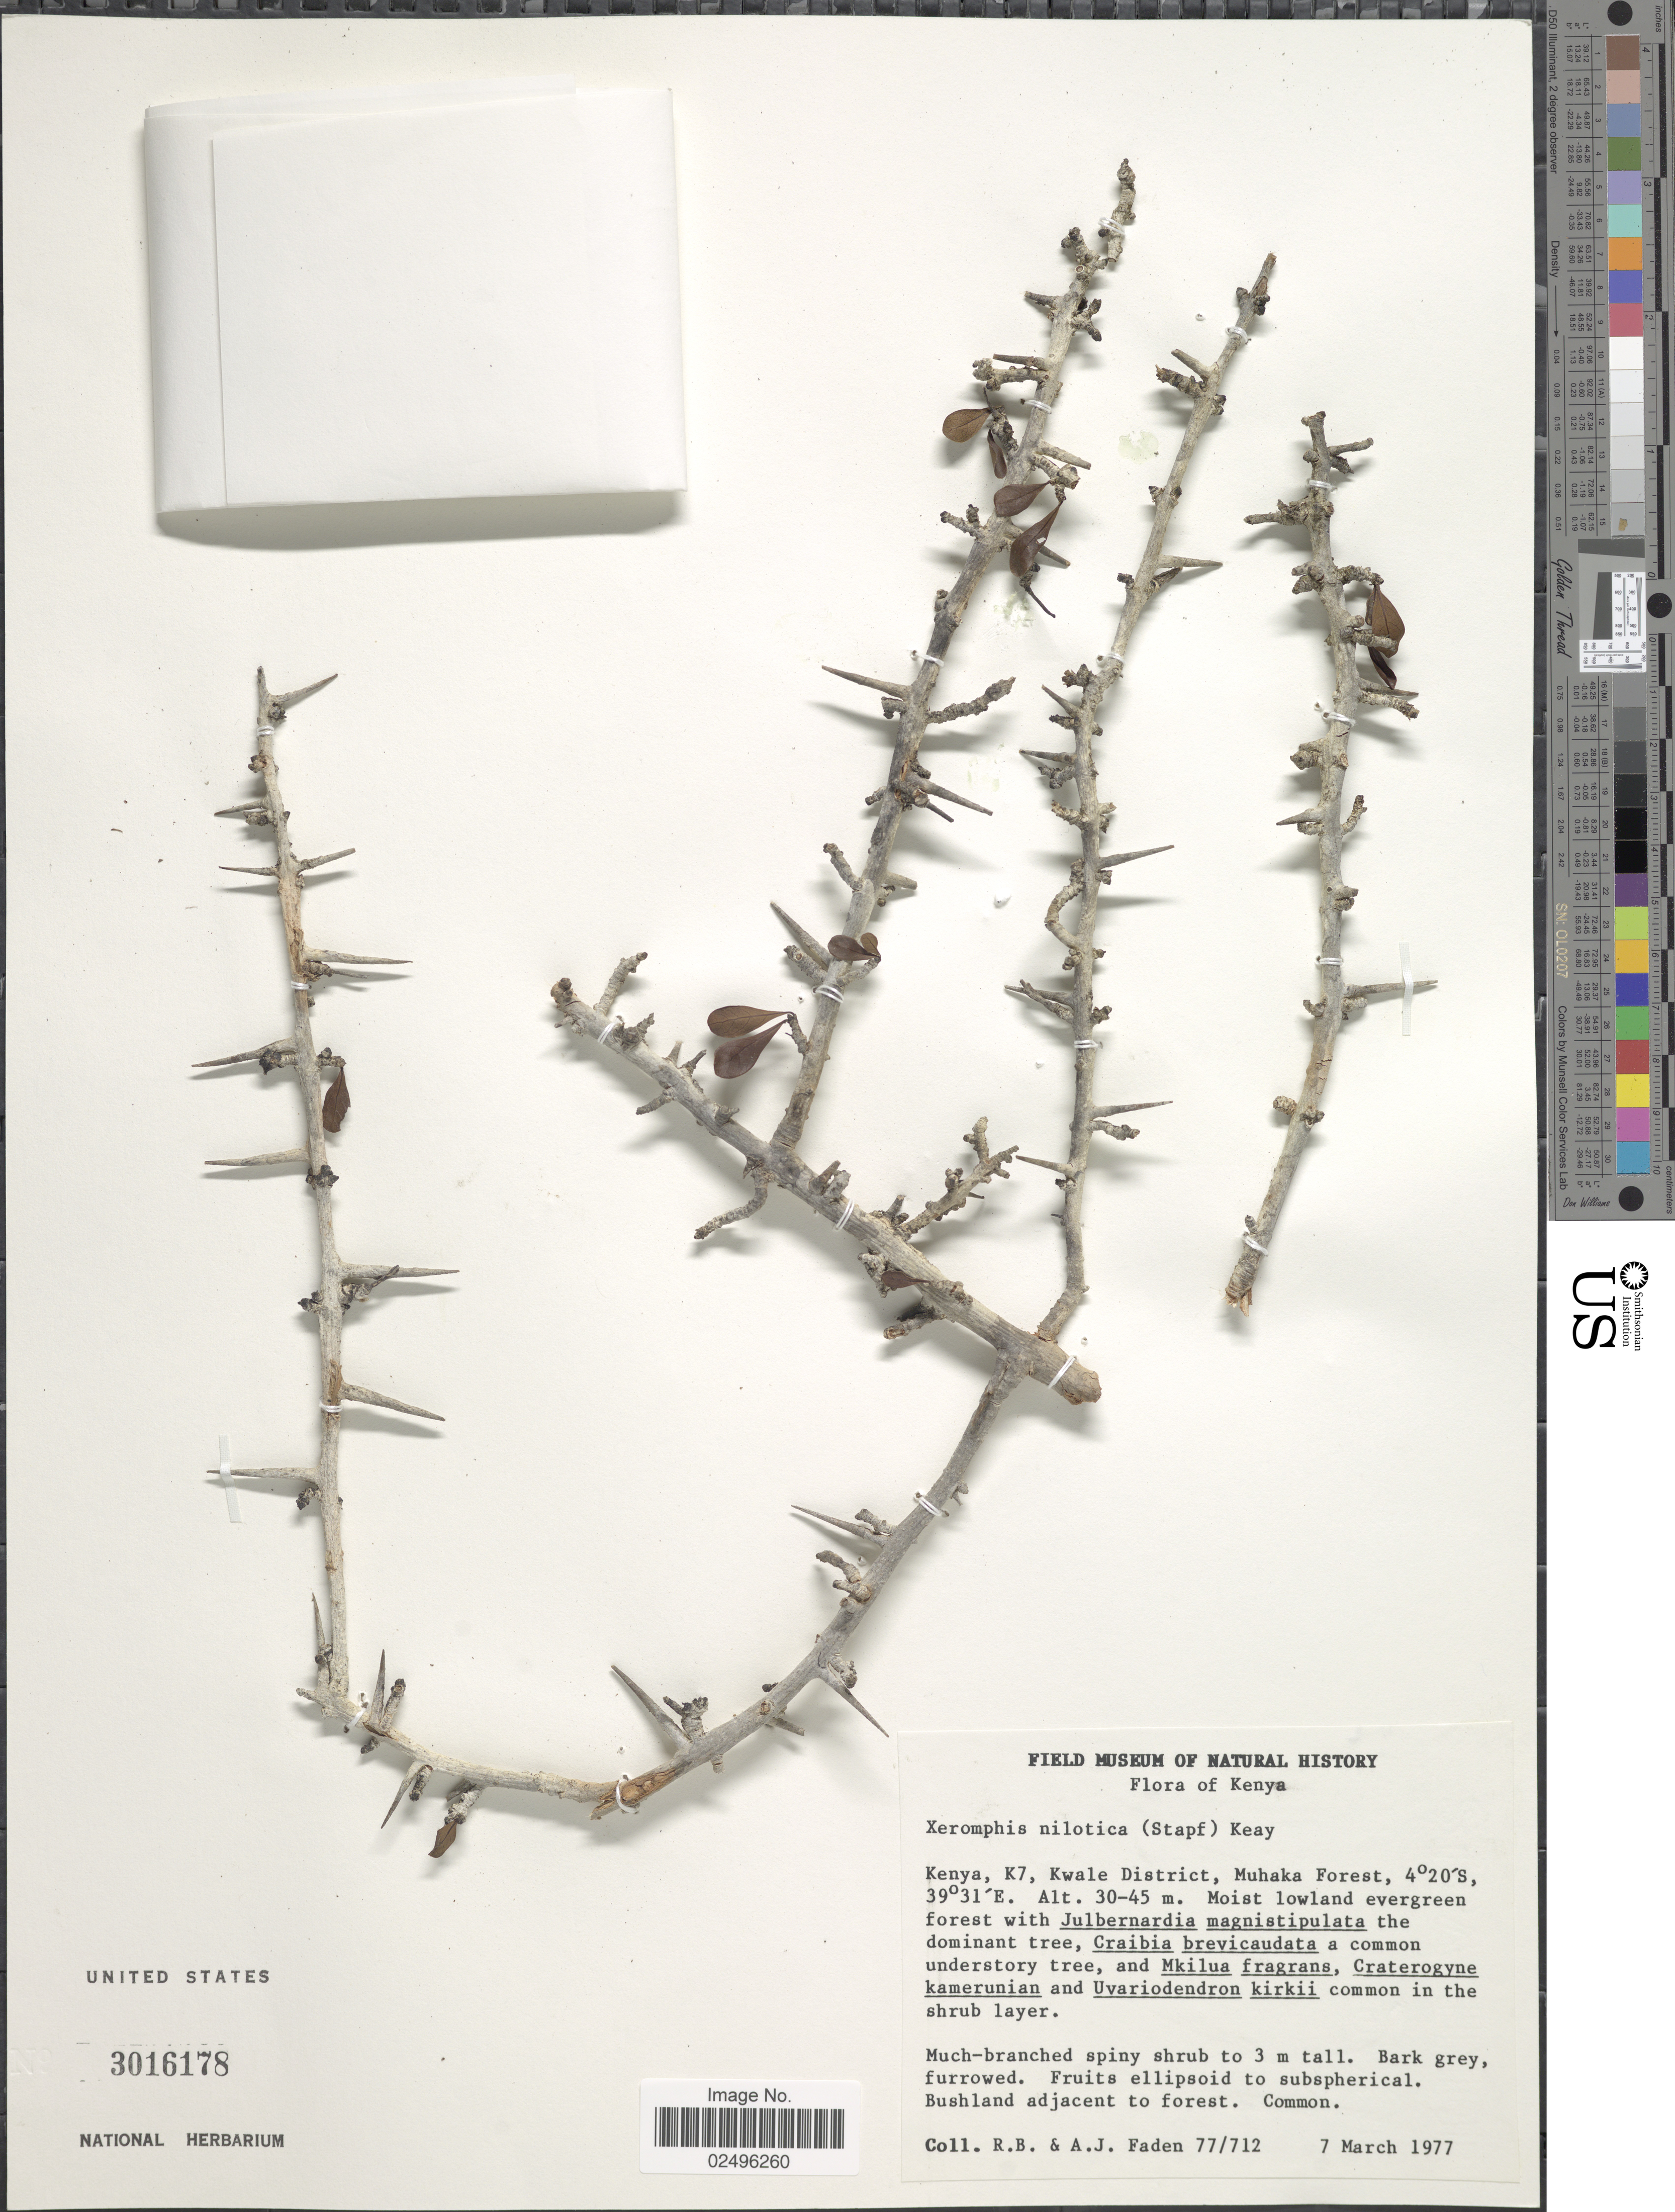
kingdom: Plantae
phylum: Tracheophyta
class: Magnoliopsida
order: Gentianales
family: Rubiaceae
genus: Catunaregam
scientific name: Catunaregam nilotica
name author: (Stapf) Tirveng.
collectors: R. B. Faden & A. J. Faden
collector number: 77/712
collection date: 1977-03-07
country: Kenya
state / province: Kwale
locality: Muhaka Forest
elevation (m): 30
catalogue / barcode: US 3016178